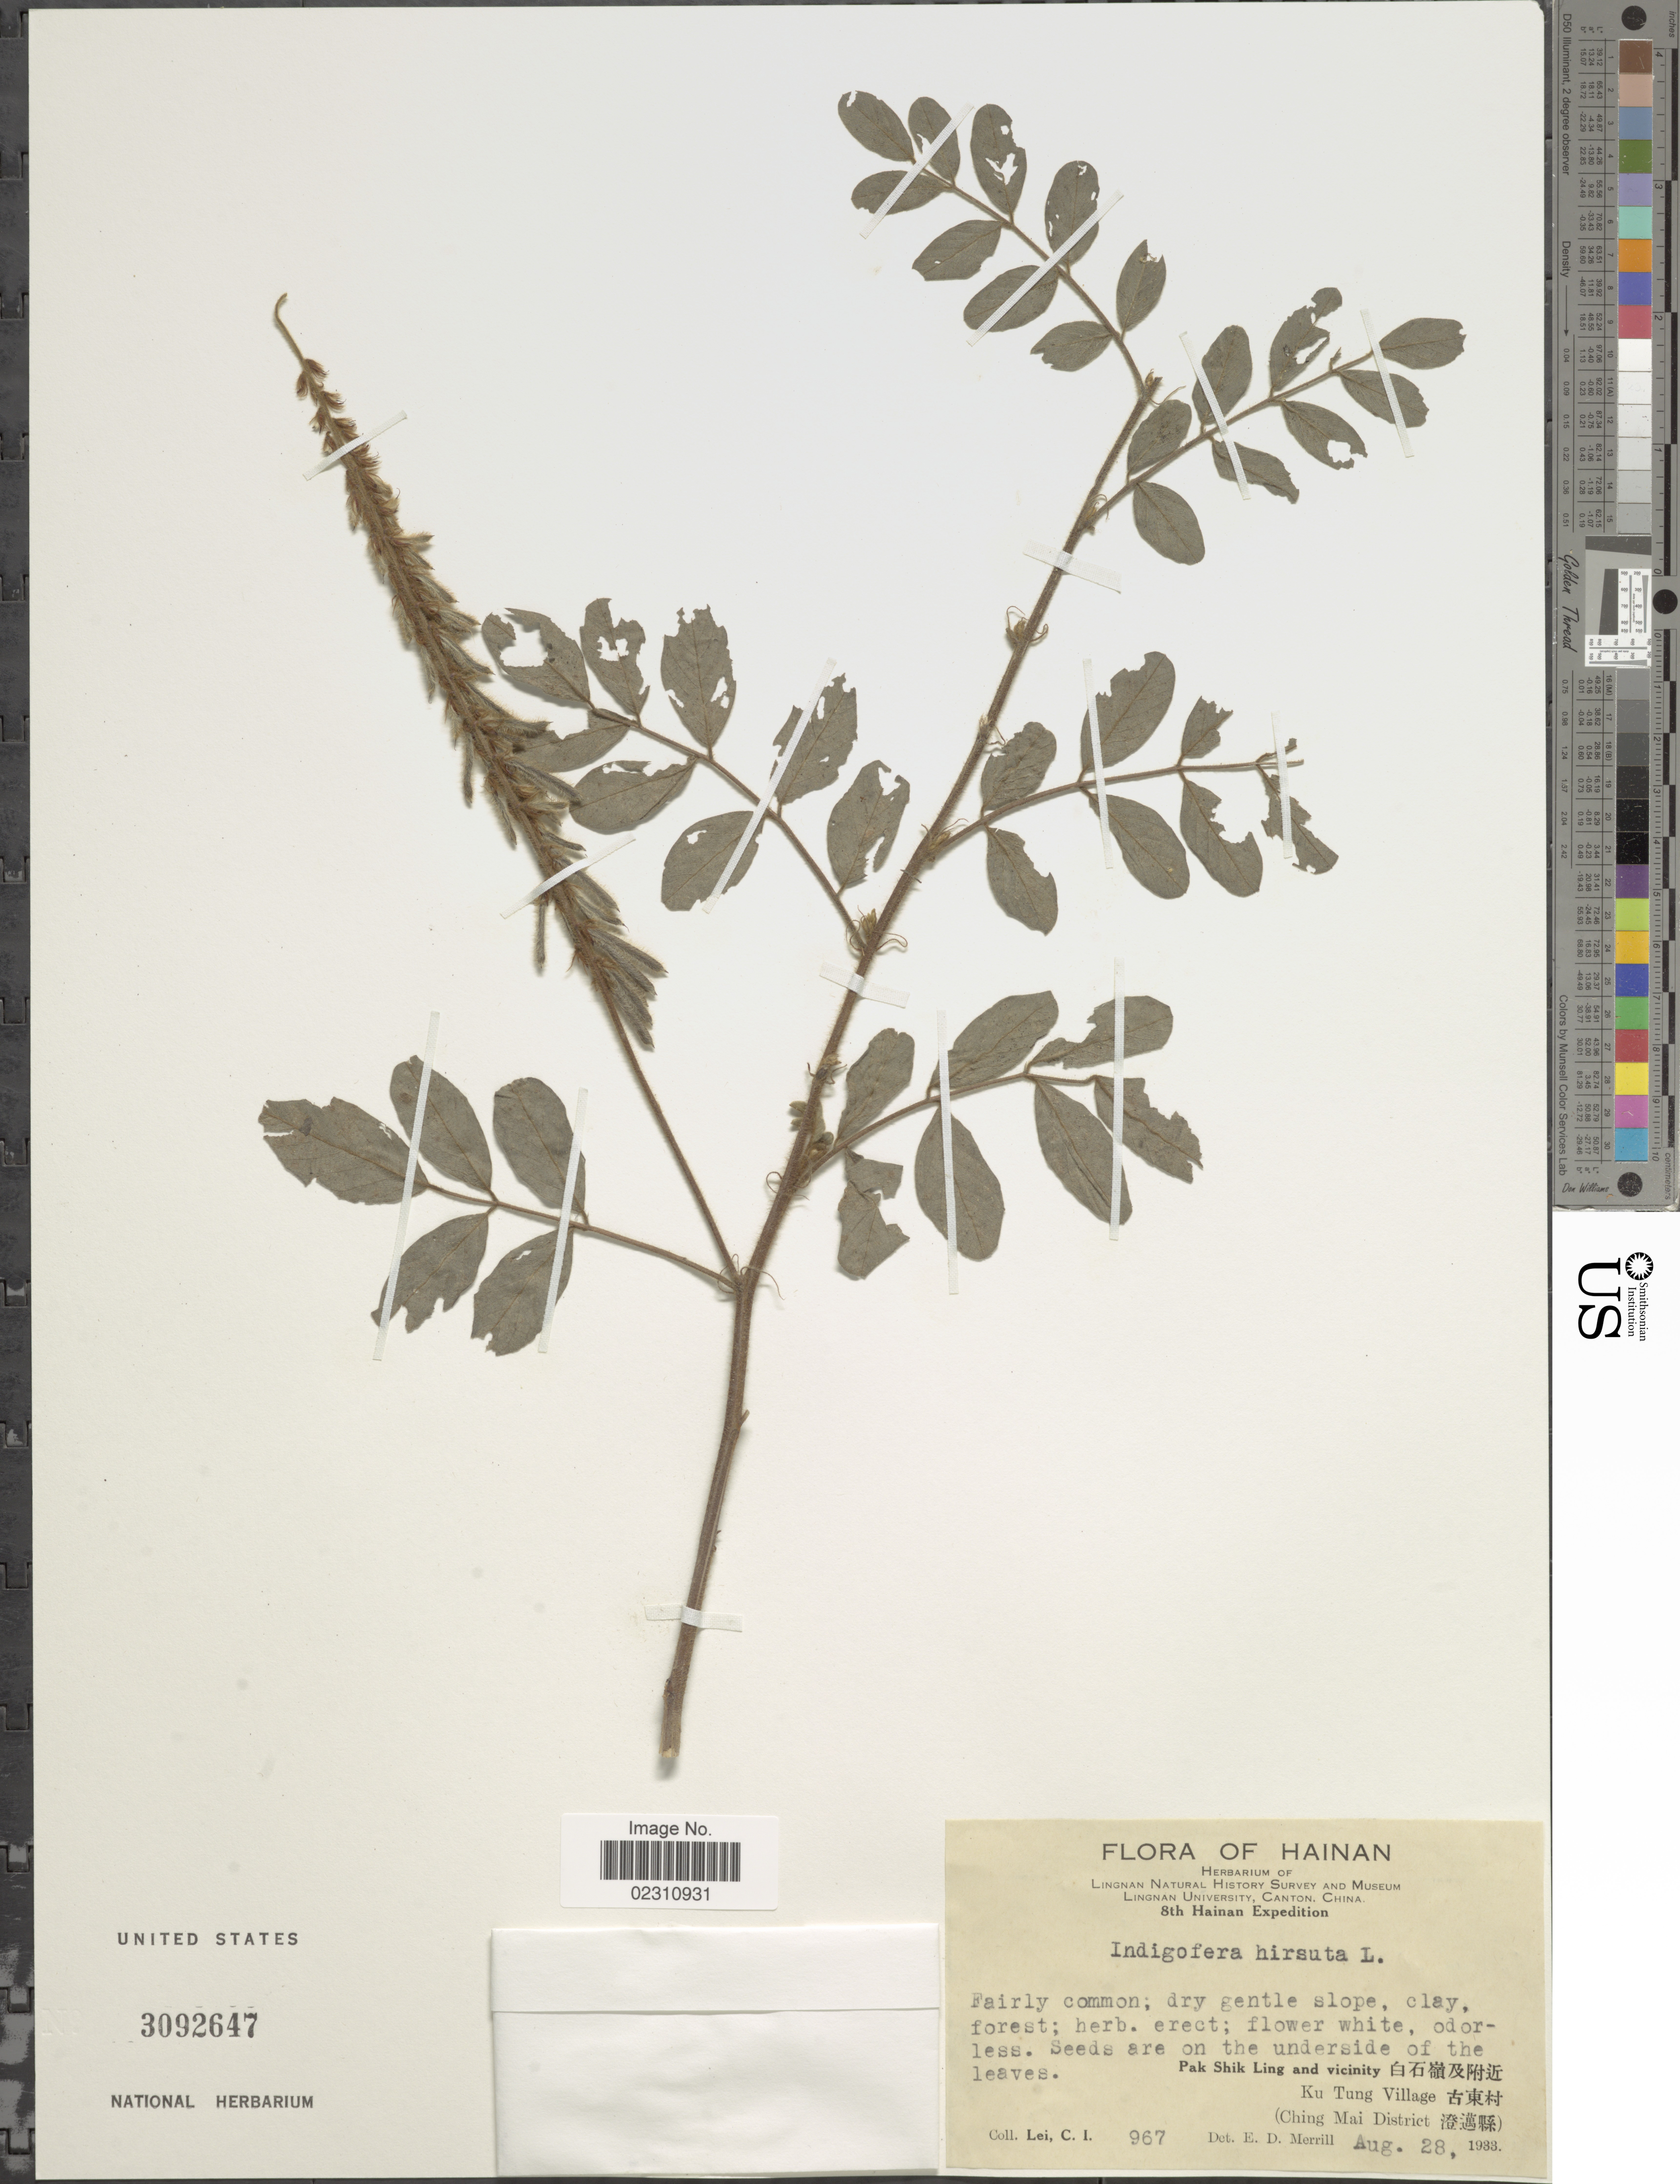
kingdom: Plantae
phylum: Tracheophyta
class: Magnoliopsida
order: Fabales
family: Fabaceae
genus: Indigofera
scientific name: Indigofera hirsuta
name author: L.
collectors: C. I. Lei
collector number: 967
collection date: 1933-08-28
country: China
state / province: Hainan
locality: Hainan, Pak Shik Ling and vicinity X, Ku Tung Village X, (Ching Mai District X).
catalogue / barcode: US 3092647